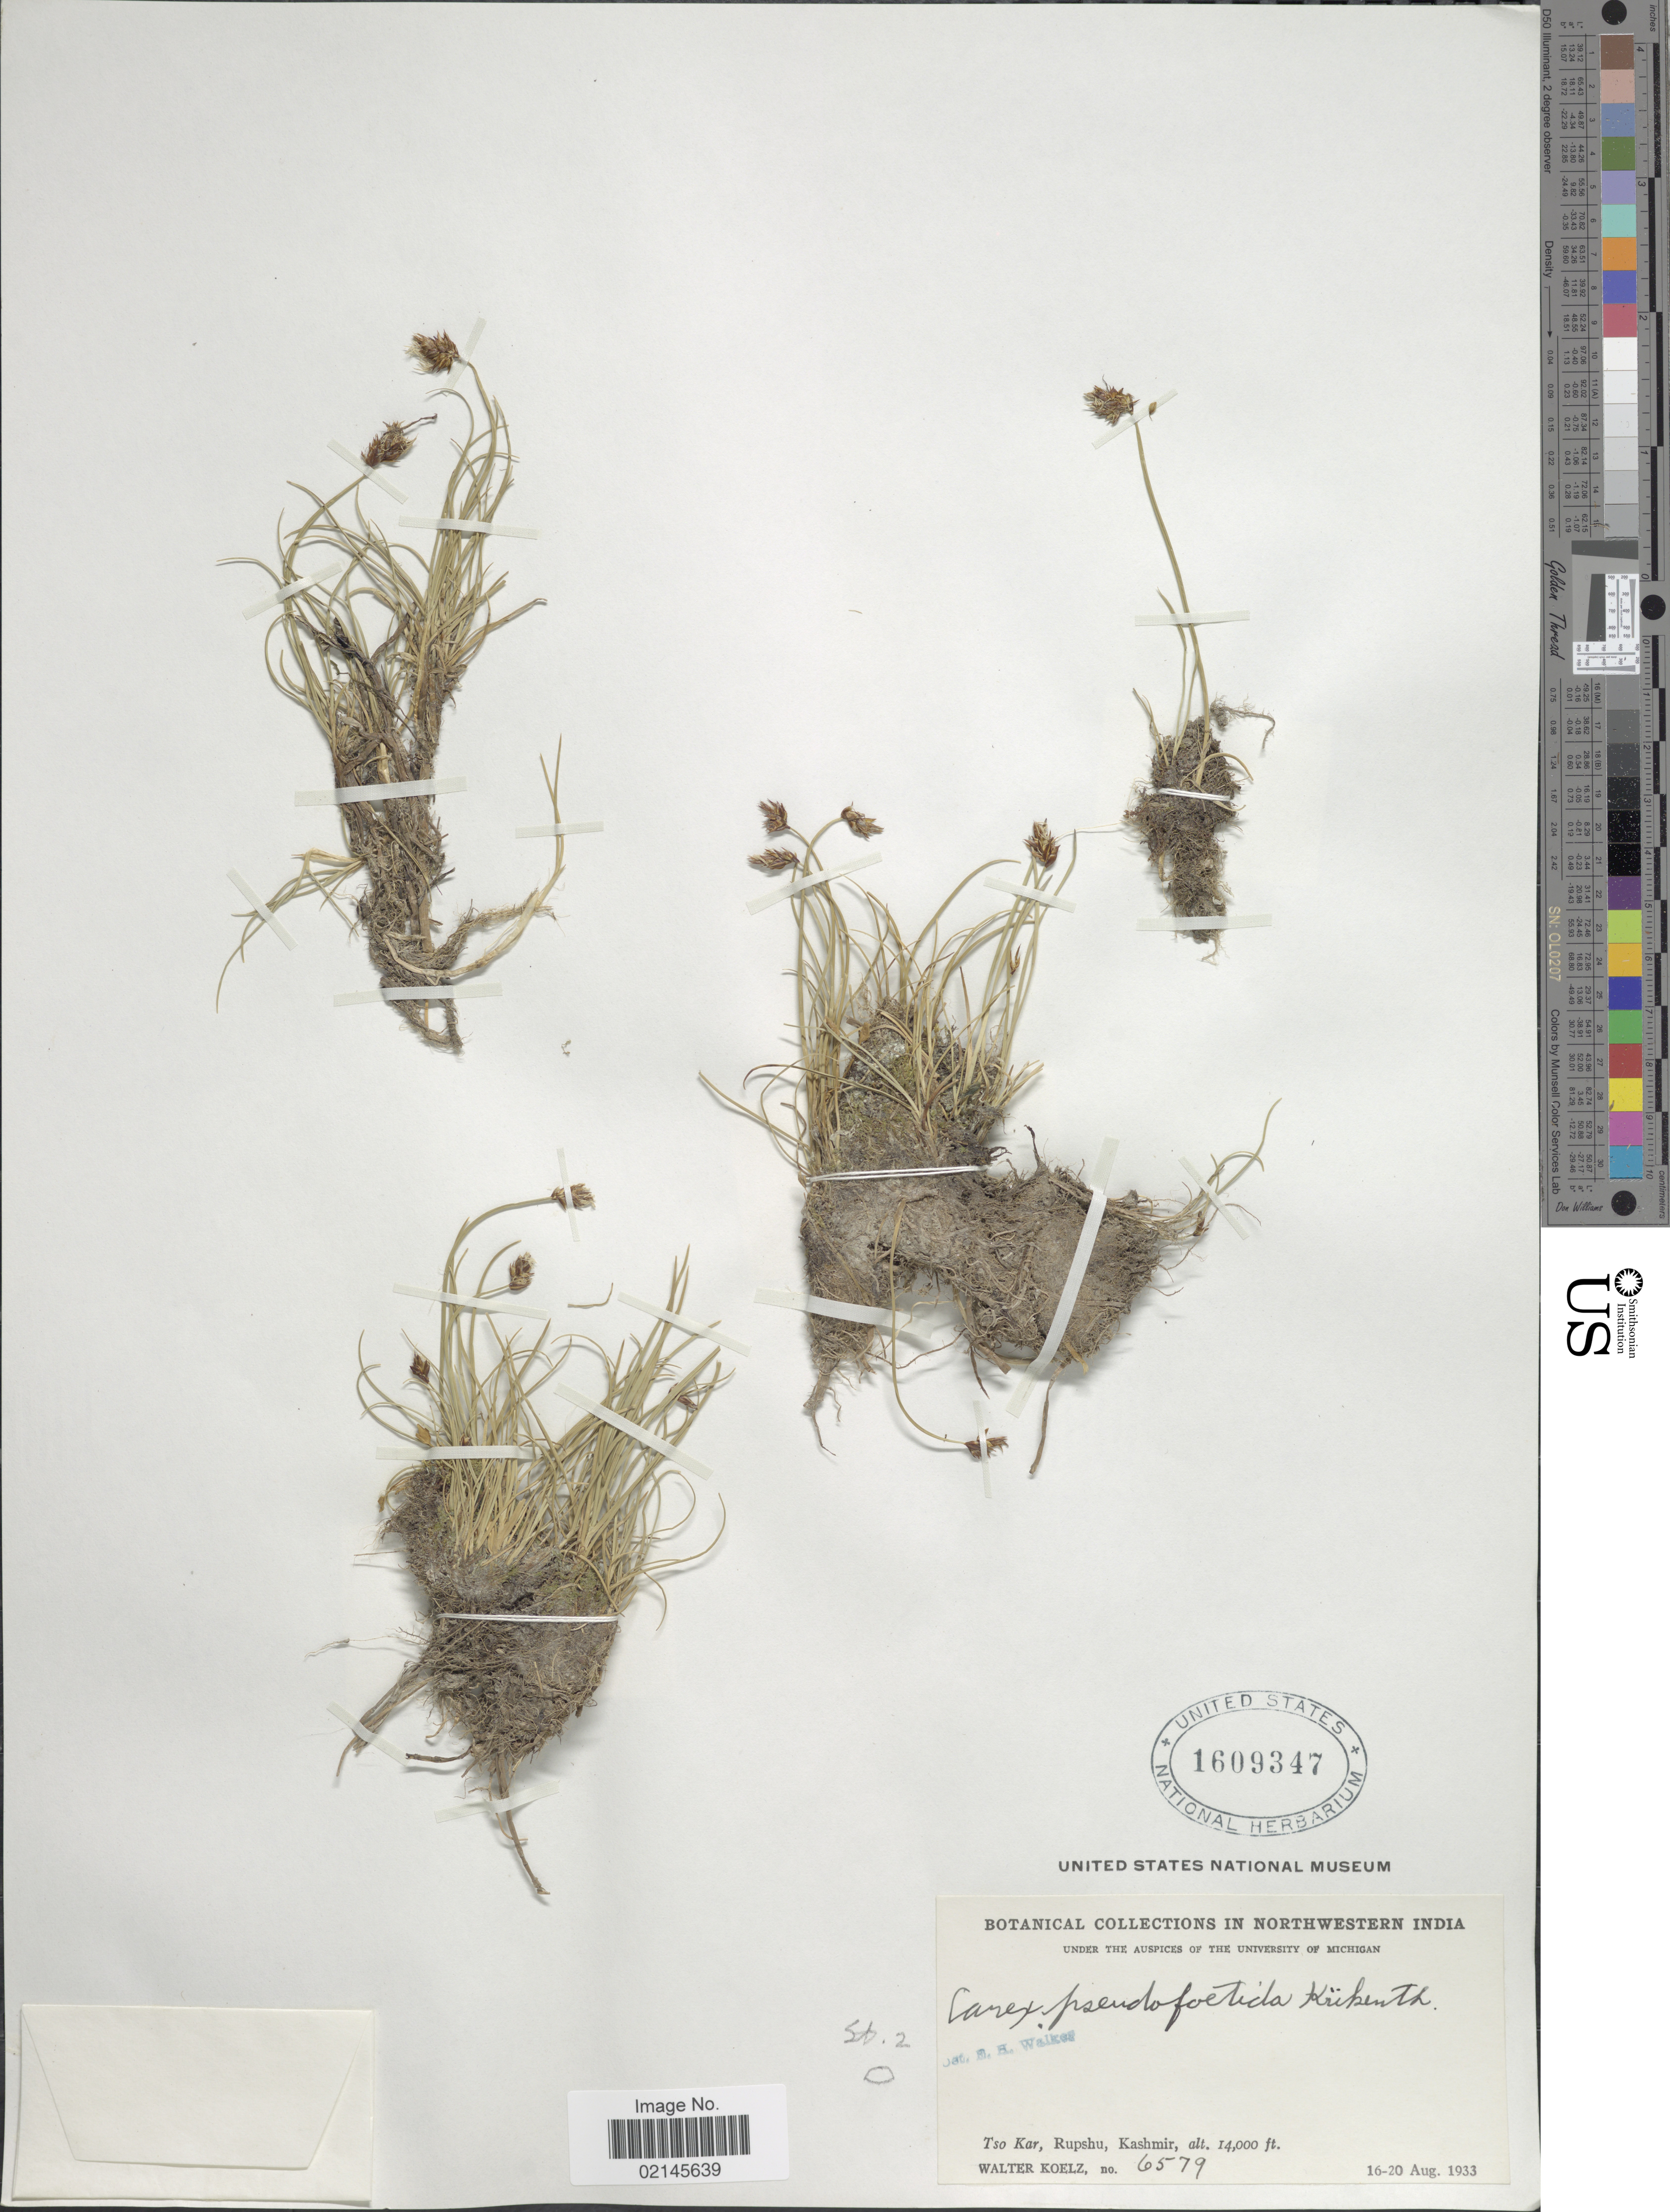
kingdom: Plantae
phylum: Tracheophyta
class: Liliopsida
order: Poales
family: Cyperaceae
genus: Carex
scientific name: Carex pseudofoetida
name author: Kük.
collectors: W. N. Koelz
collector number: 6579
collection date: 1933-08-16/1933-08-20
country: India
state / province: Jammu and Kashmir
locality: Northwestern India, Tso Kar, Rupshu, Kashmir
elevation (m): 4267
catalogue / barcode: US 1609347